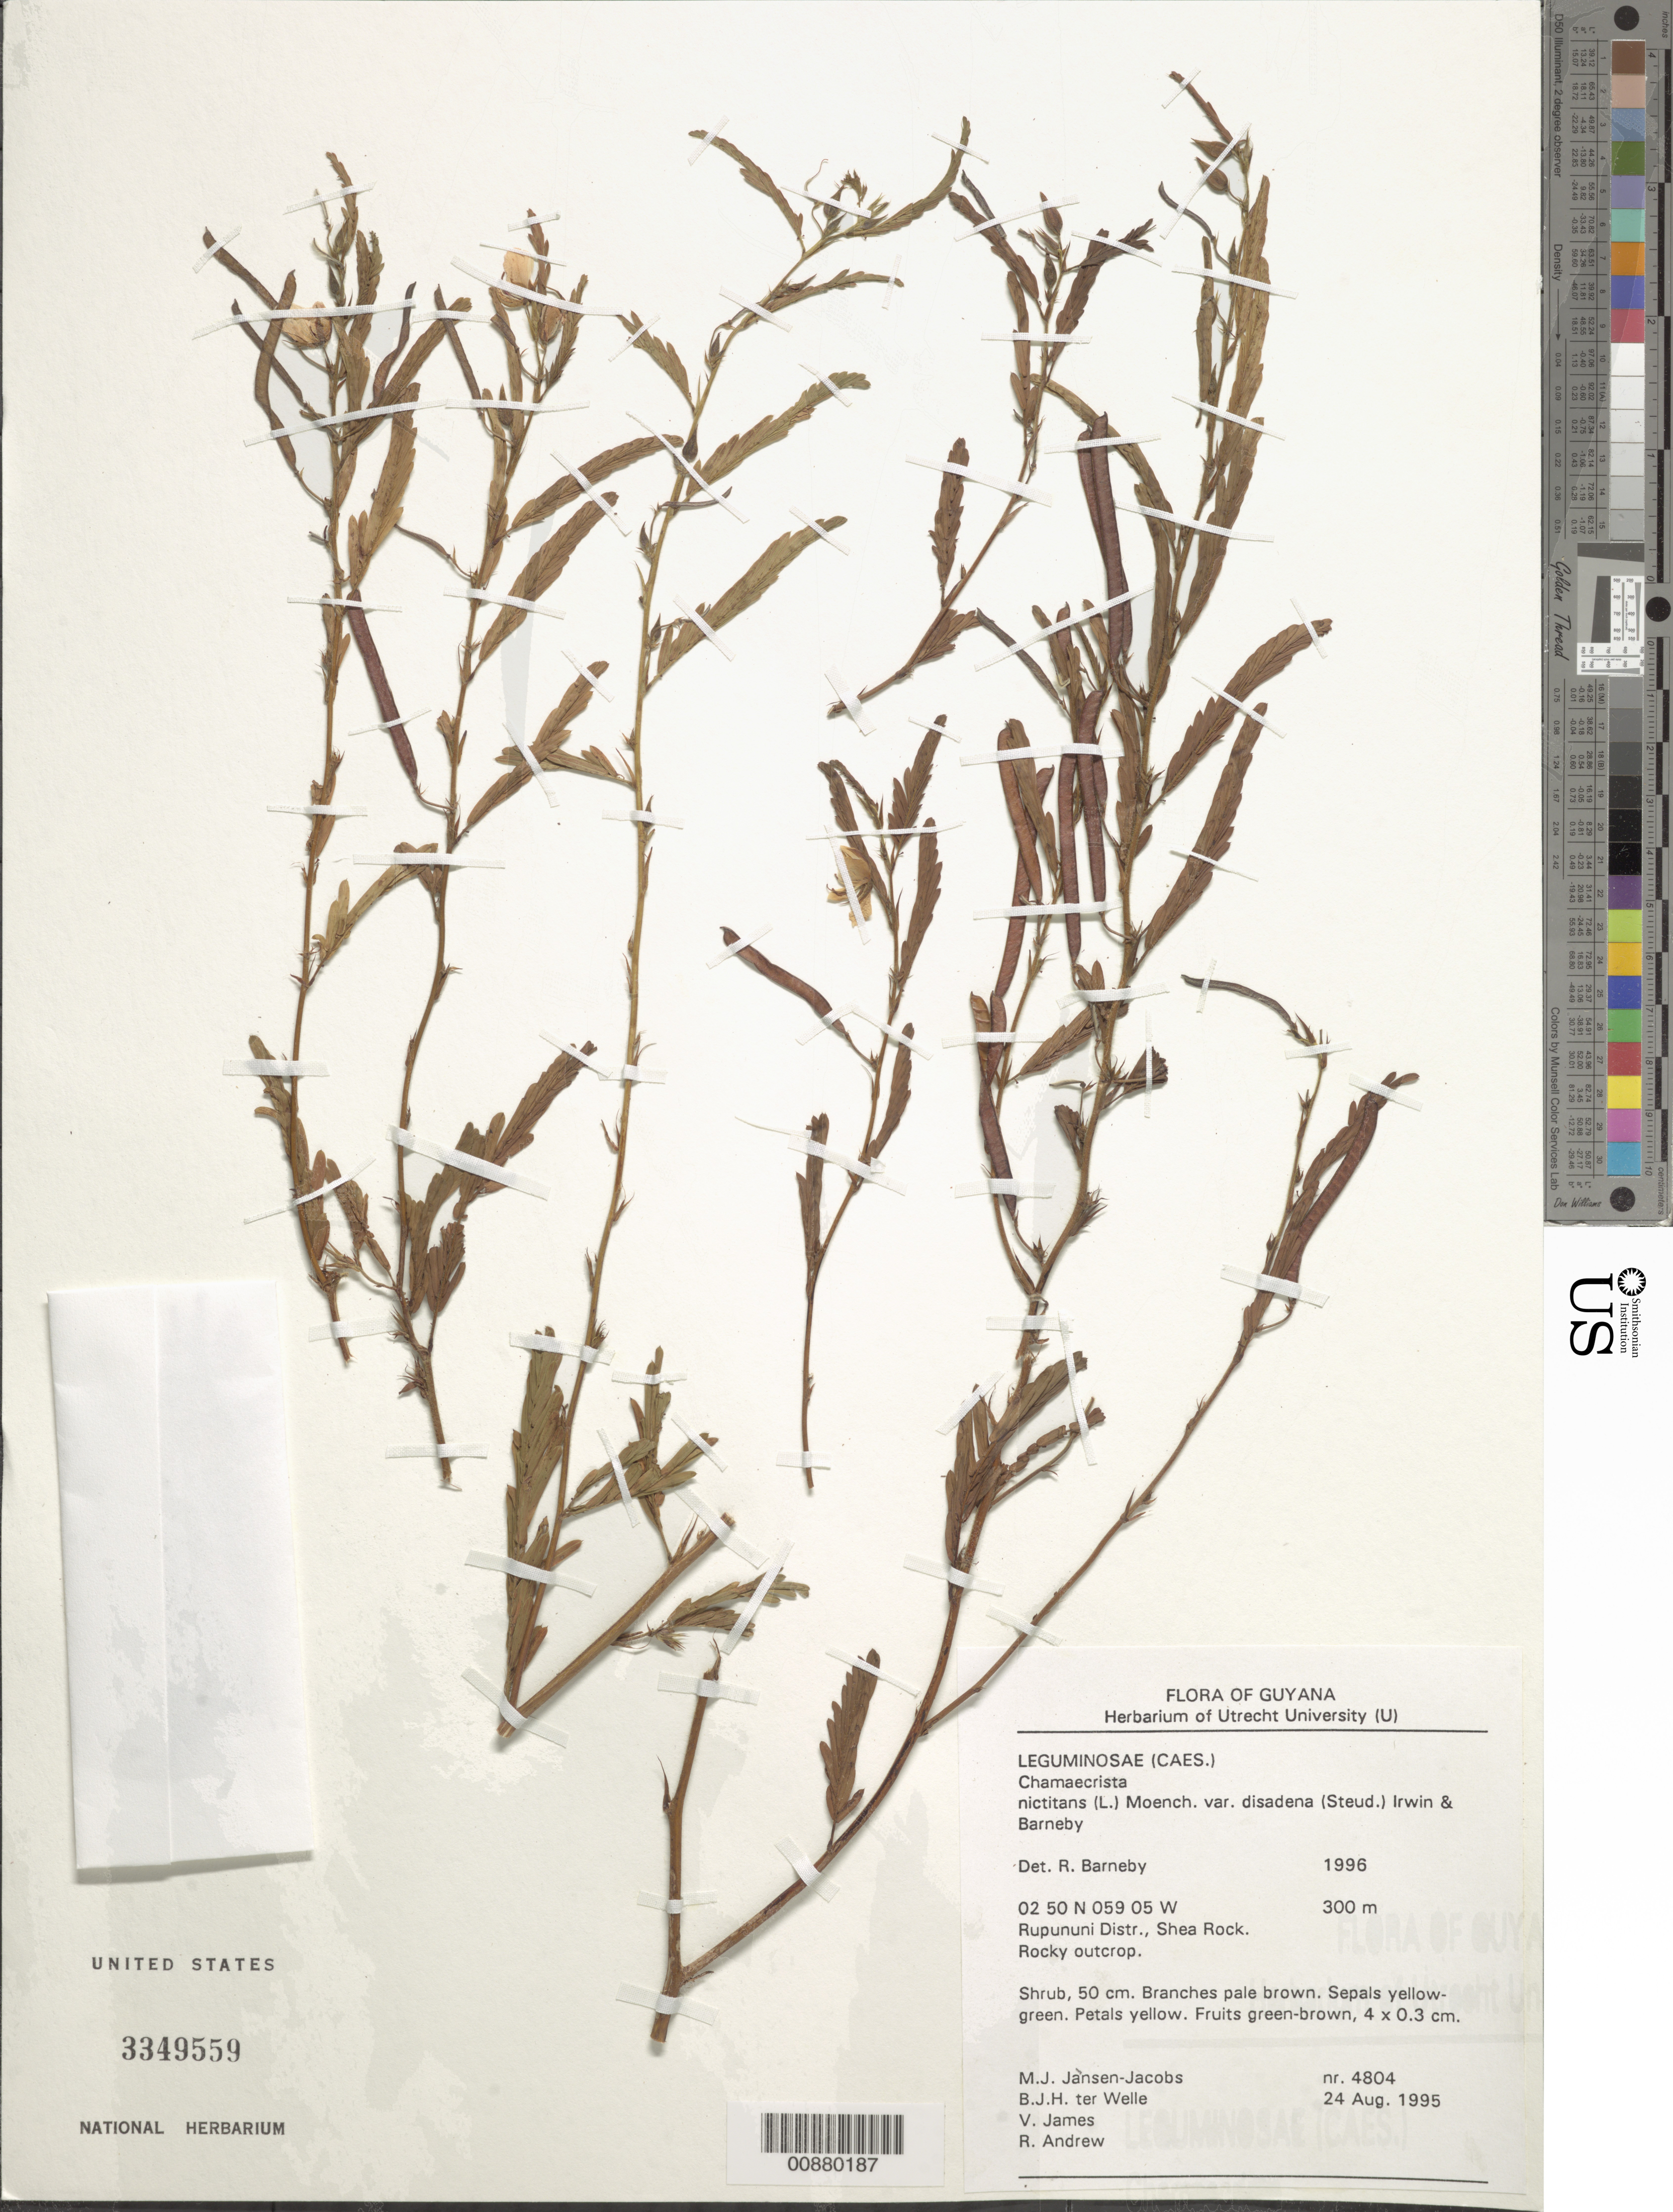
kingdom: Plantae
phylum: Tracheophyta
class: Magnoliopsida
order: Fabales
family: Fabaceae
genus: Chamaecrista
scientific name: Chamaecrista nictitans var. disadena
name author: (Steud.) H.S. Irwin & Barneby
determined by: Barneby, Rupert C., (NY)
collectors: M. J. Jansen-Jacobs, B. Welle, V. James & R. Andrew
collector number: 4804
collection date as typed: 24-Aug-95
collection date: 1995-08-24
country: Guyana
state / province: U. Takutu-U. Essequibo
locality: Shea Rock, Rupununi Dist.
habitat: Rocky outcrop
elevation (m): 300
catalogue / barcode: US 3349559